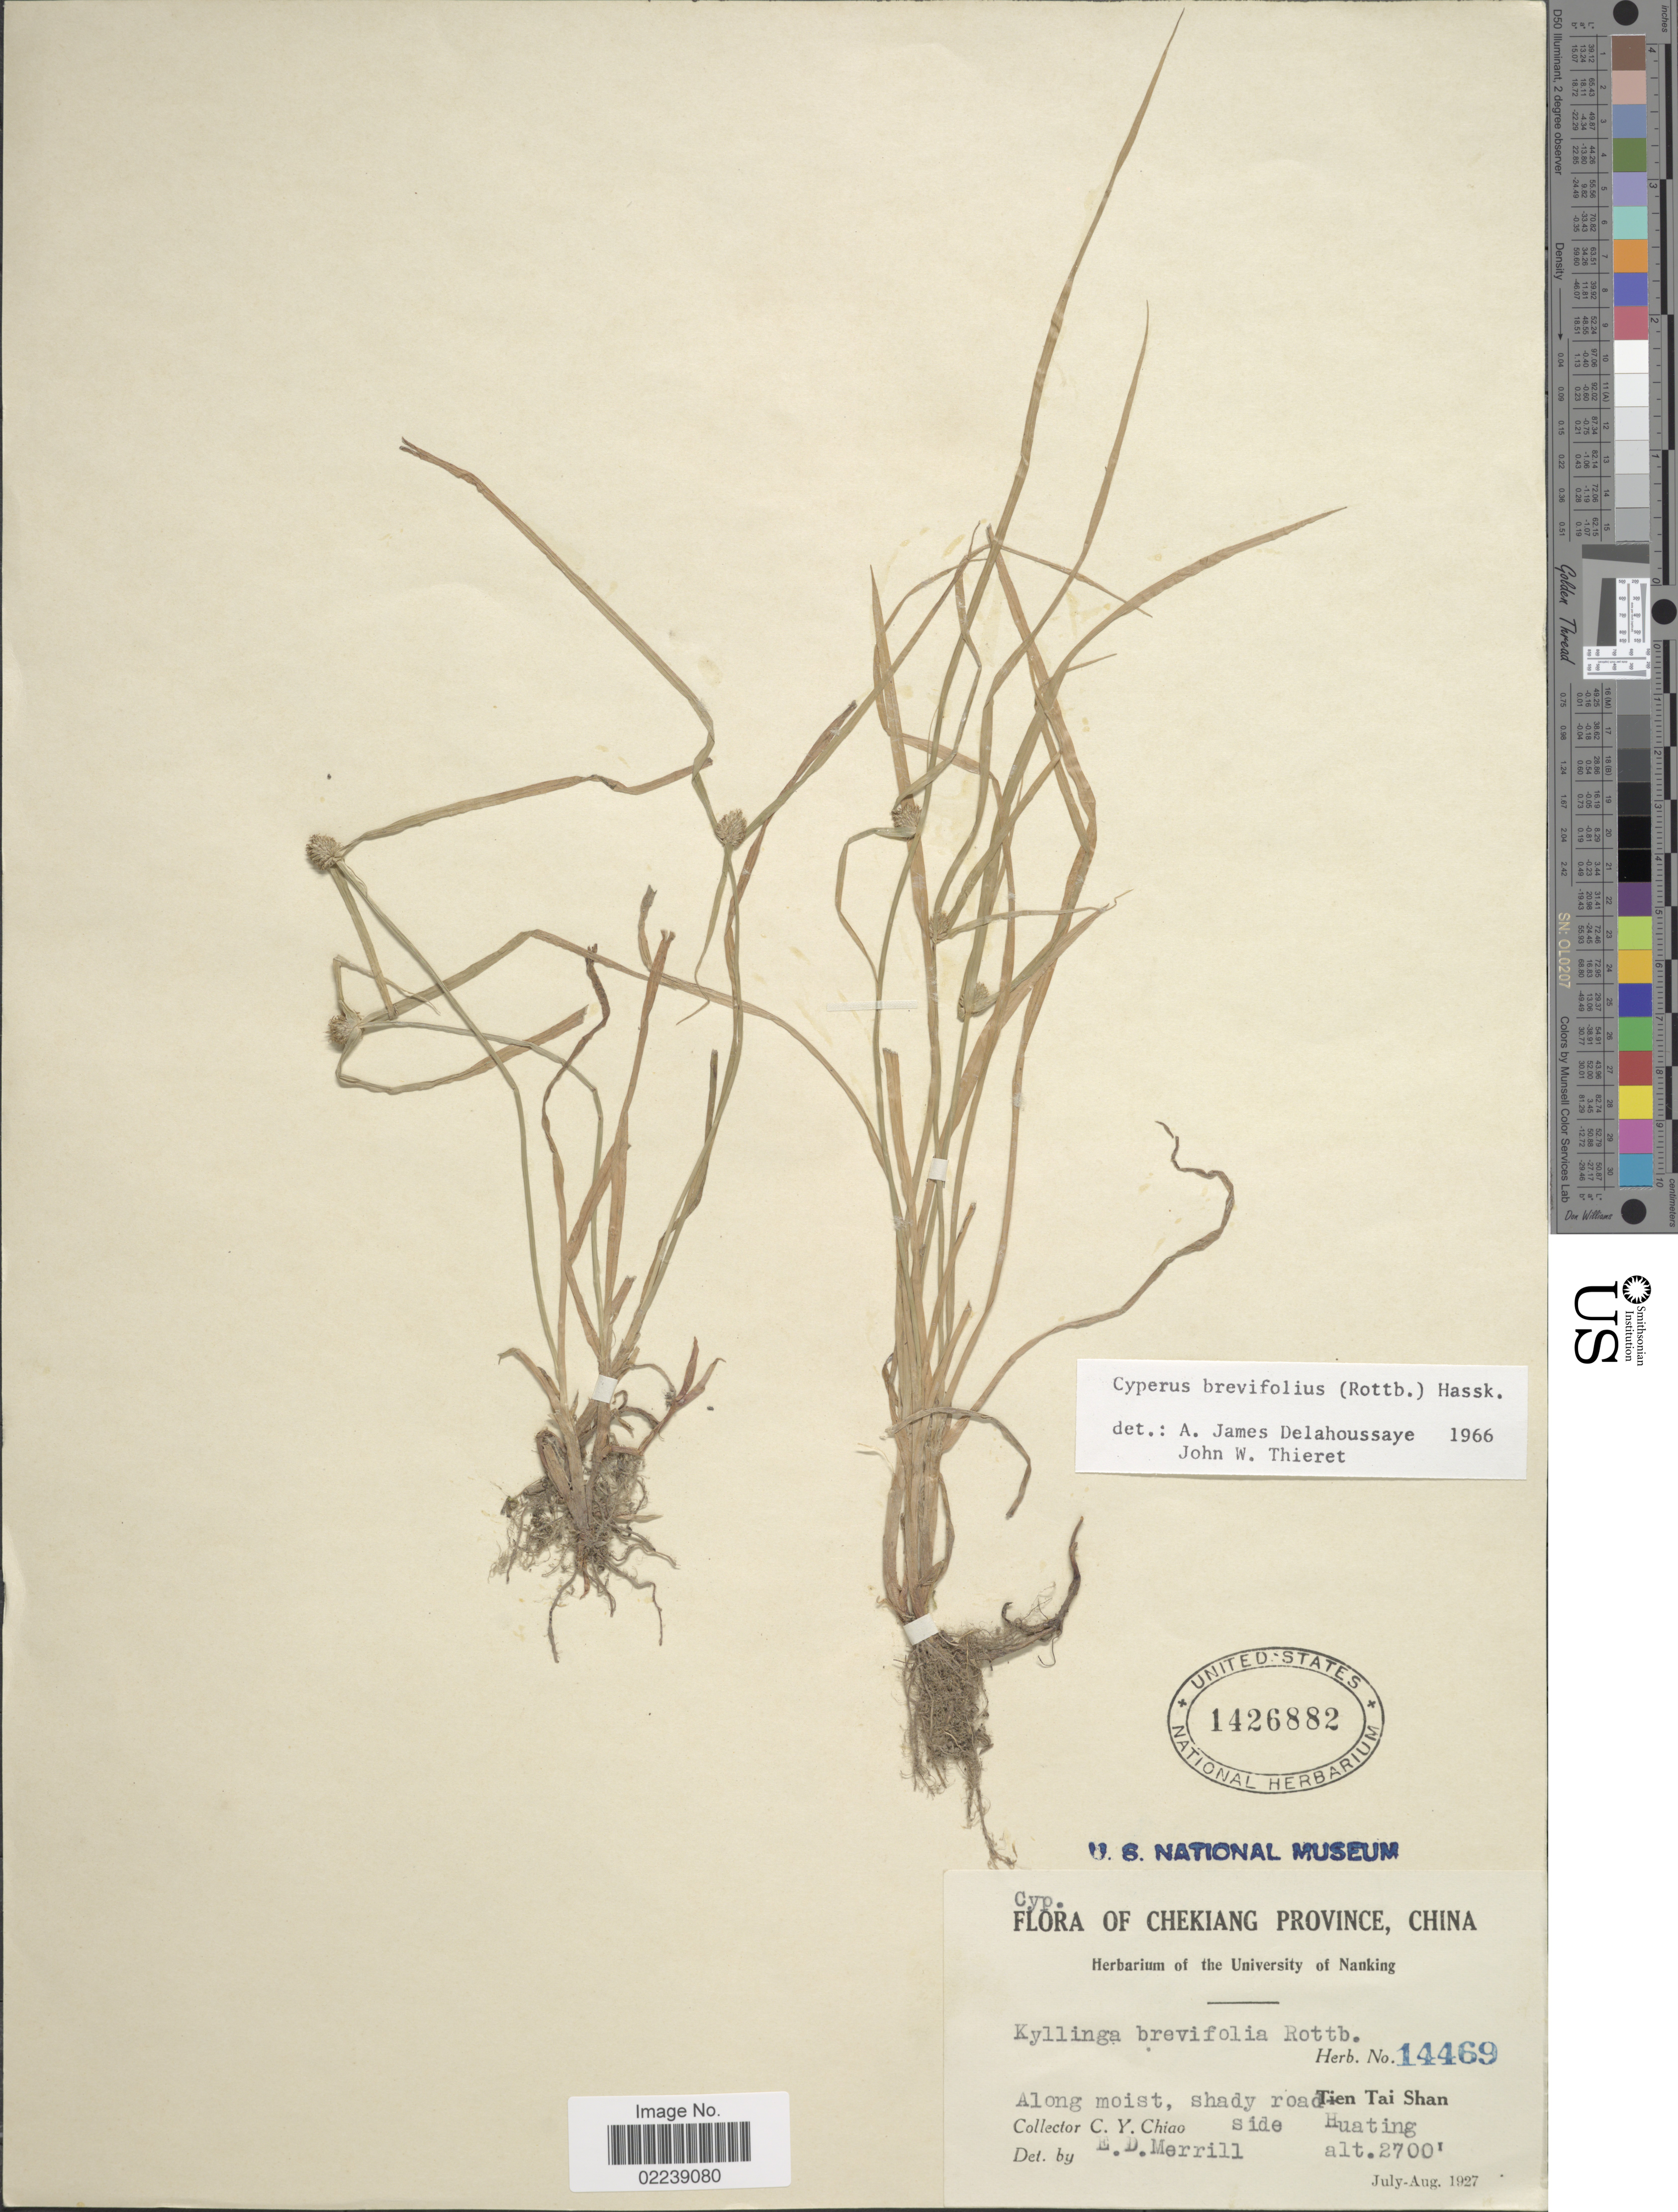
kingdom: Plantae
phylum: Tracheophyta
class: Liliopsida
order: Poales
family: Cyperaceae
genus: Cyperus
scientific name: Cyperus brevifolius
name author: (Rottb.) Hassk.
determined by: Strong, M. T., (US), Smithsonian Institution - National Museum of Natural History (UNITED STATES)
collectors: C. Y. Chiao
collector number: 14469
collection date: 1927-07/1927-08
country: China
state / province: Zhejiang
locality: Chekiang Province, Tien Tai Shan, side Huating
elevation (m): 823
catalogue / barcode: US 1426882